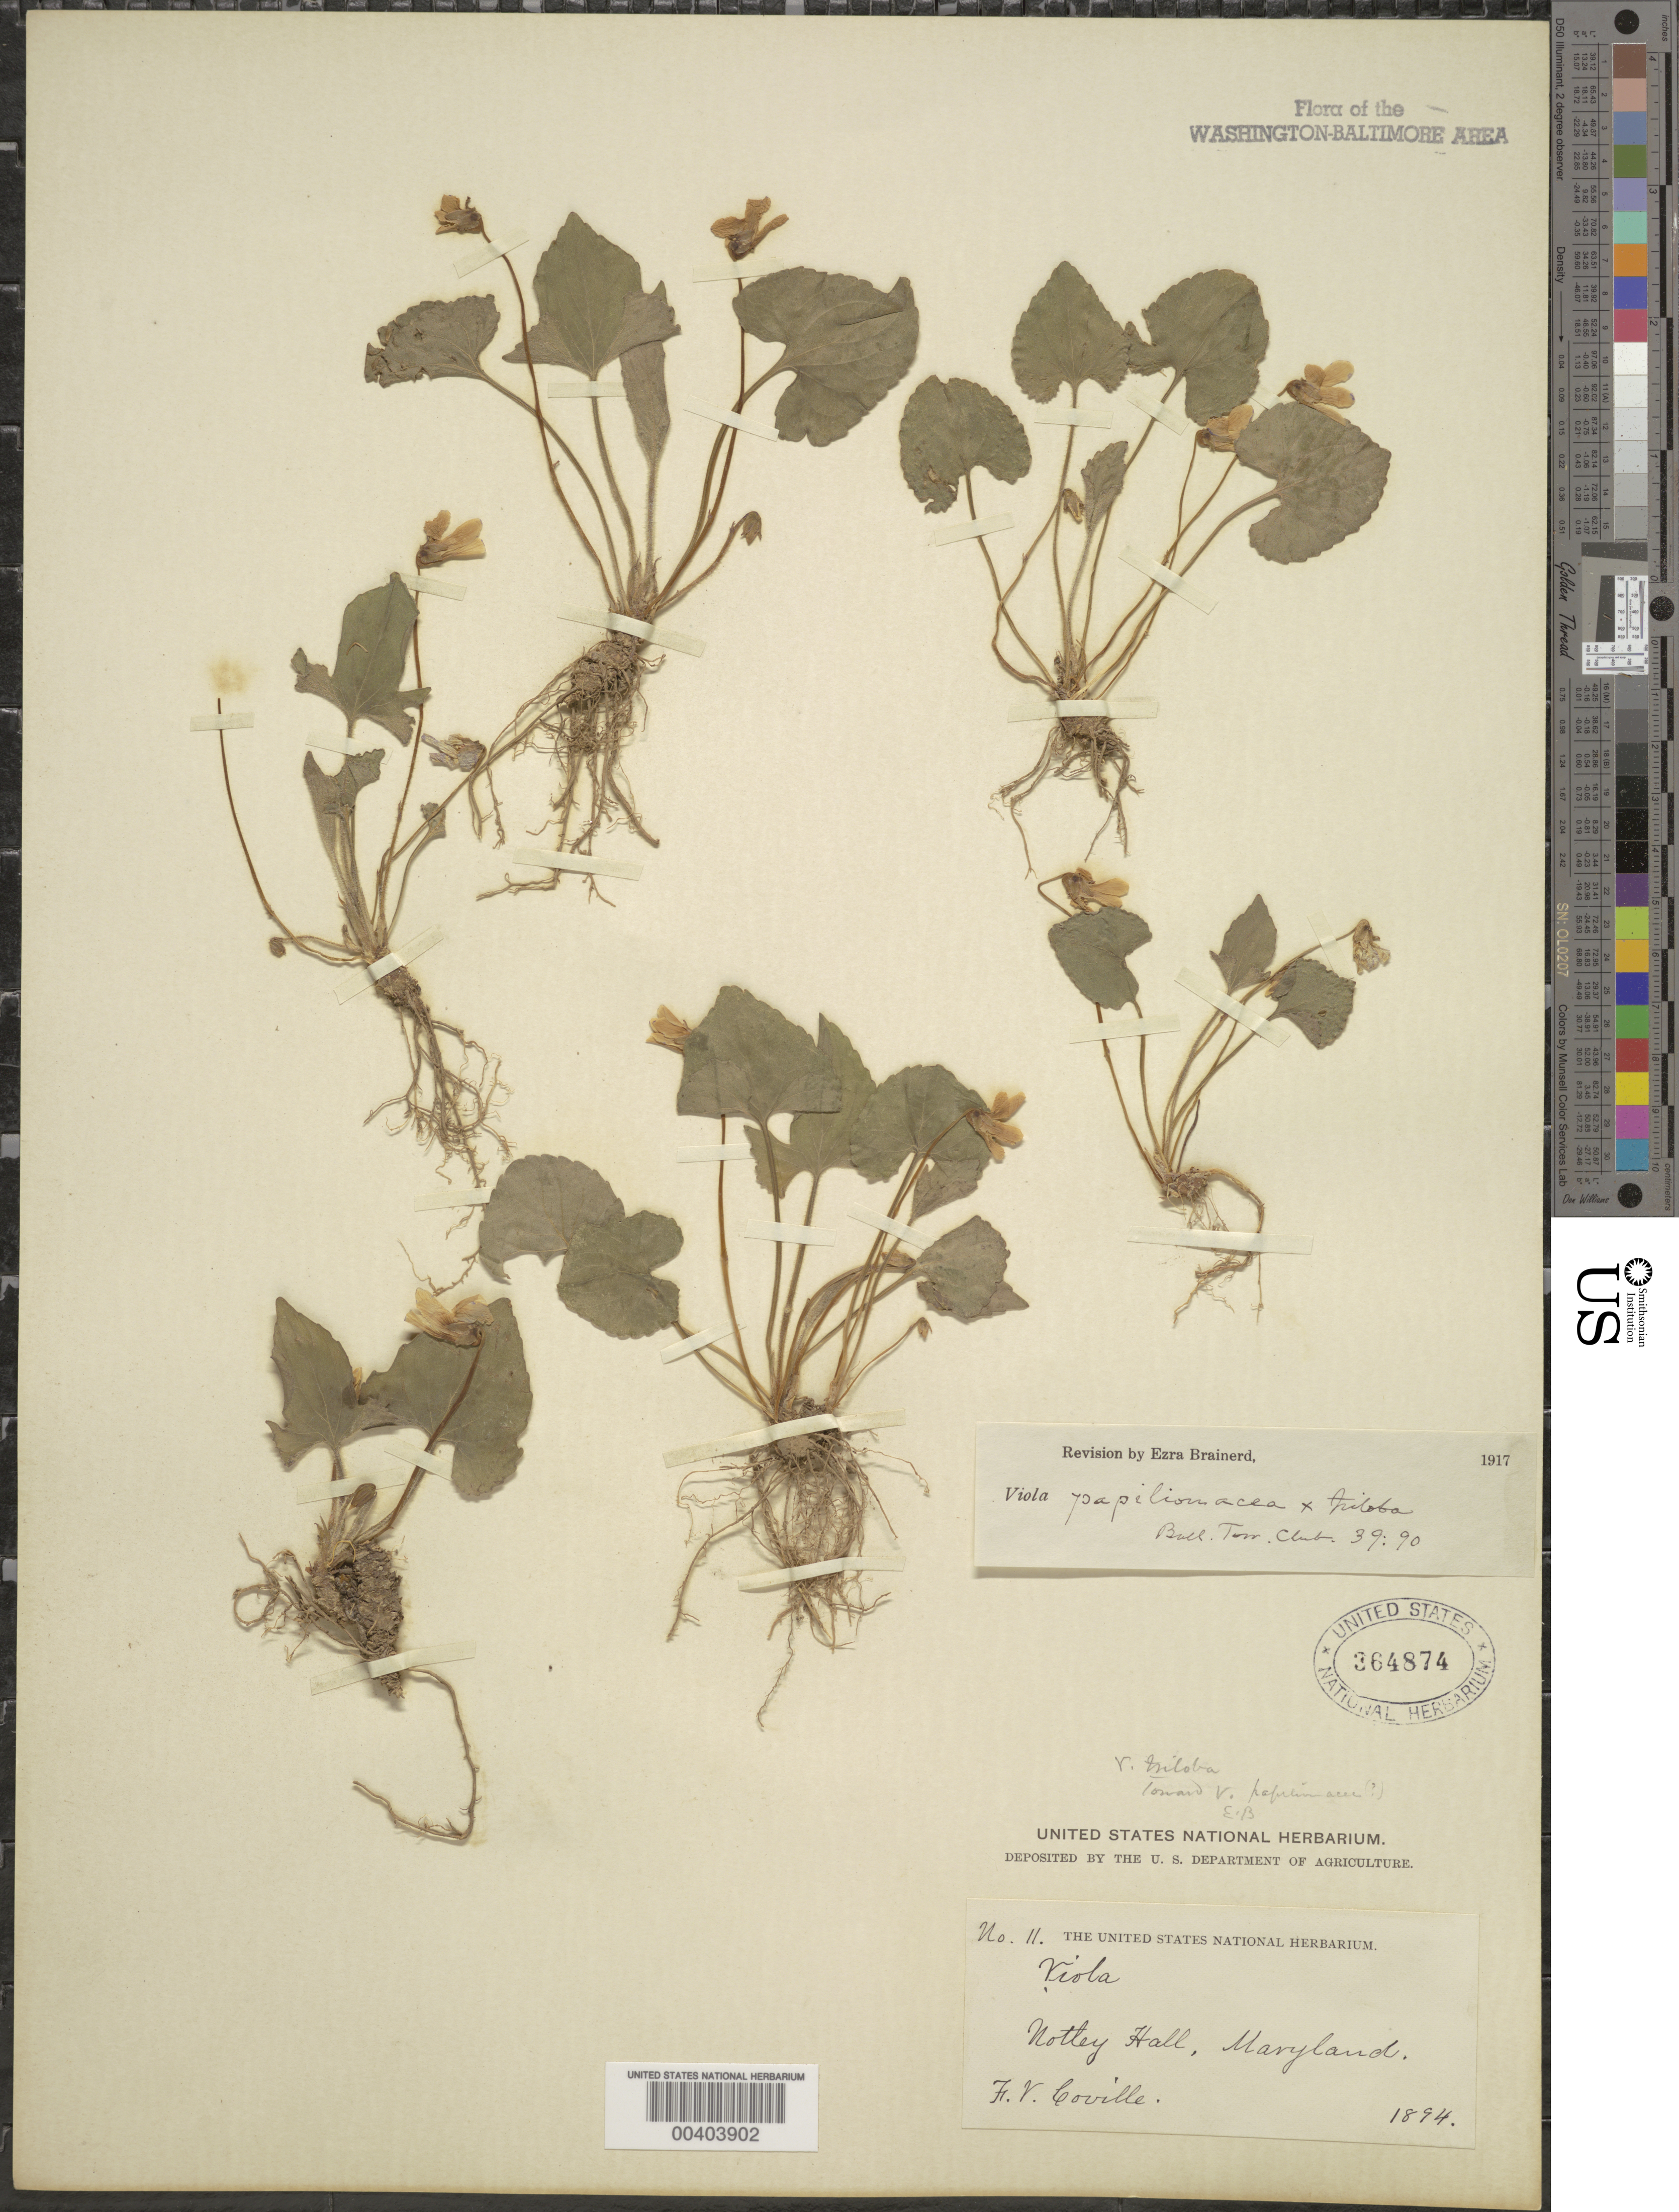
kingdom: Plantae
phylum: Tracheophyta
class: Magnoliopsida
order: Malpighiales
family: Violaceae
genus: Viola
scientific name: Viola papilionacea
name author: Pursh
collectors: F. V. Coville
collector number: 11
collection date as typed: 1894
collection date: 1894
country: United States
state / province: Maryland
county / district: Prince George's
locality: Notley Hall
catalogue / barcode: US 364874